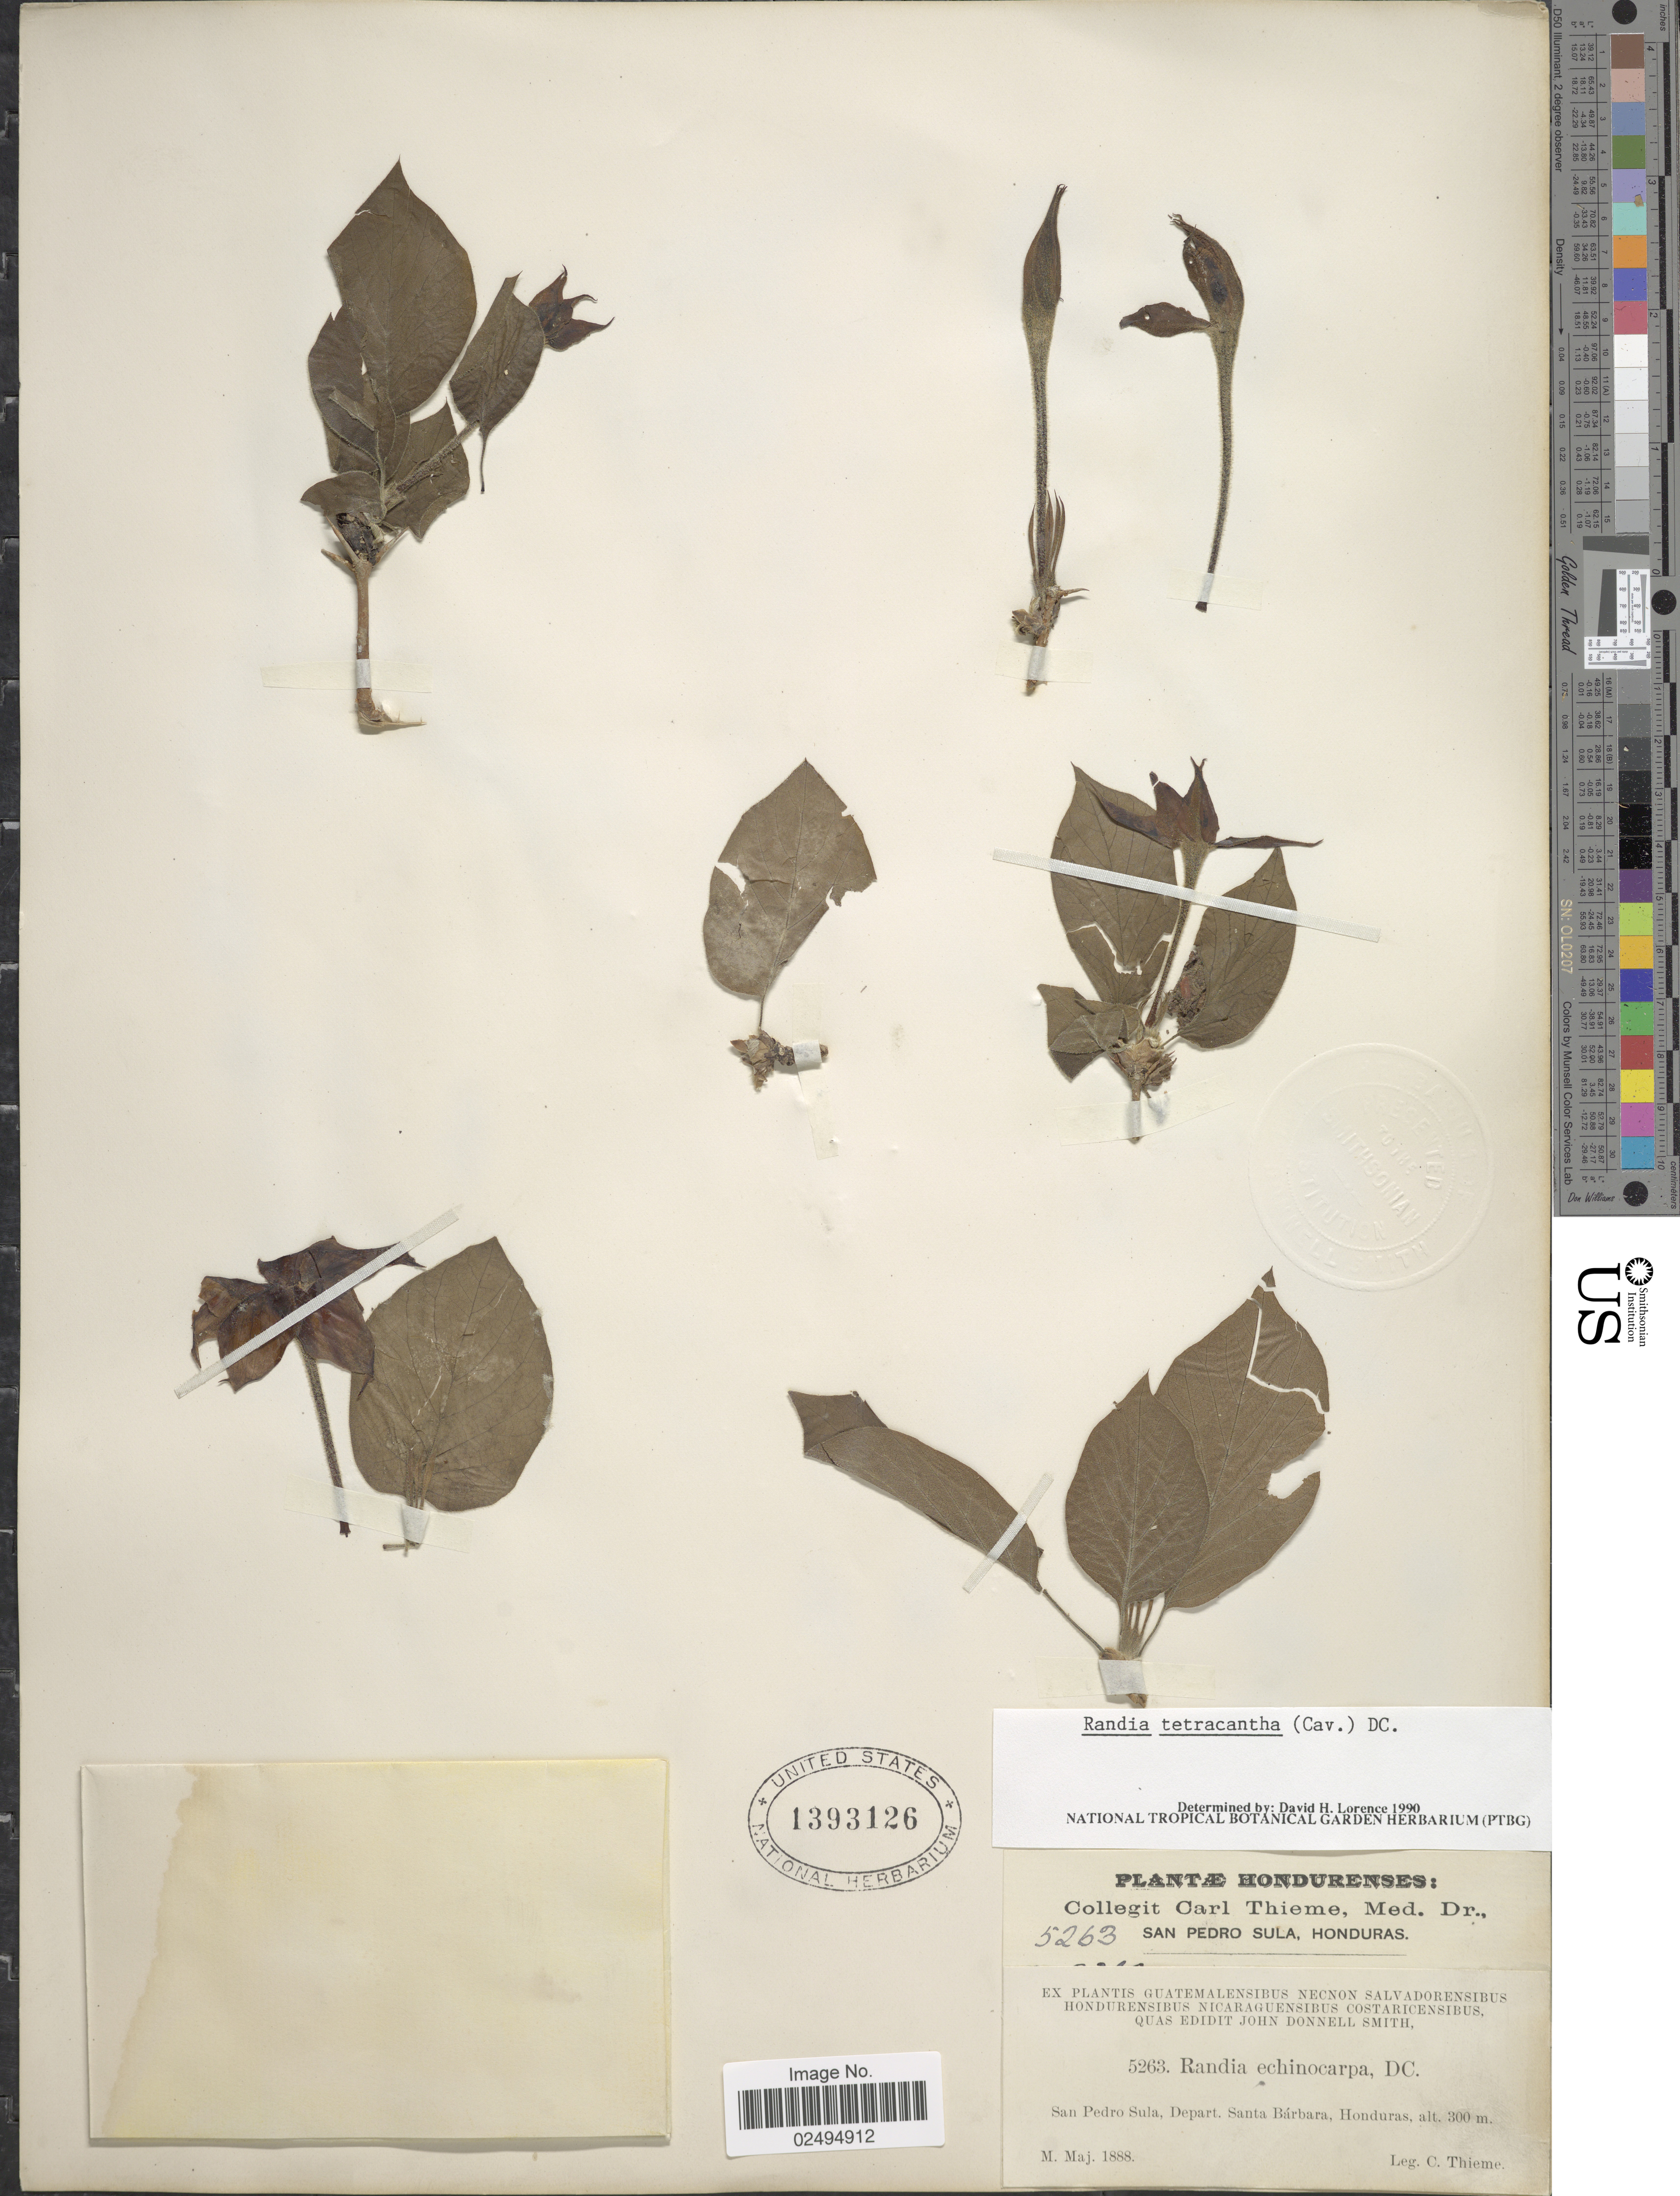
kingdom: Plantae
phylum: Tracheophyta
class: Magnoliopsida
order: Gentianales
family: Rubiaceae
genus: Randia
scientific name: Randia tetracantha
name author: (Cav.) DC.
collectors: C. Thieme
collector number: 5263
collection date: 1888-05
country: Honduras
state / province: Santa Bárbara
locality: San Pedro Sula, Depart. Santa Bárbara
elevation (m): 300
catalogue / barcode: US 1393126